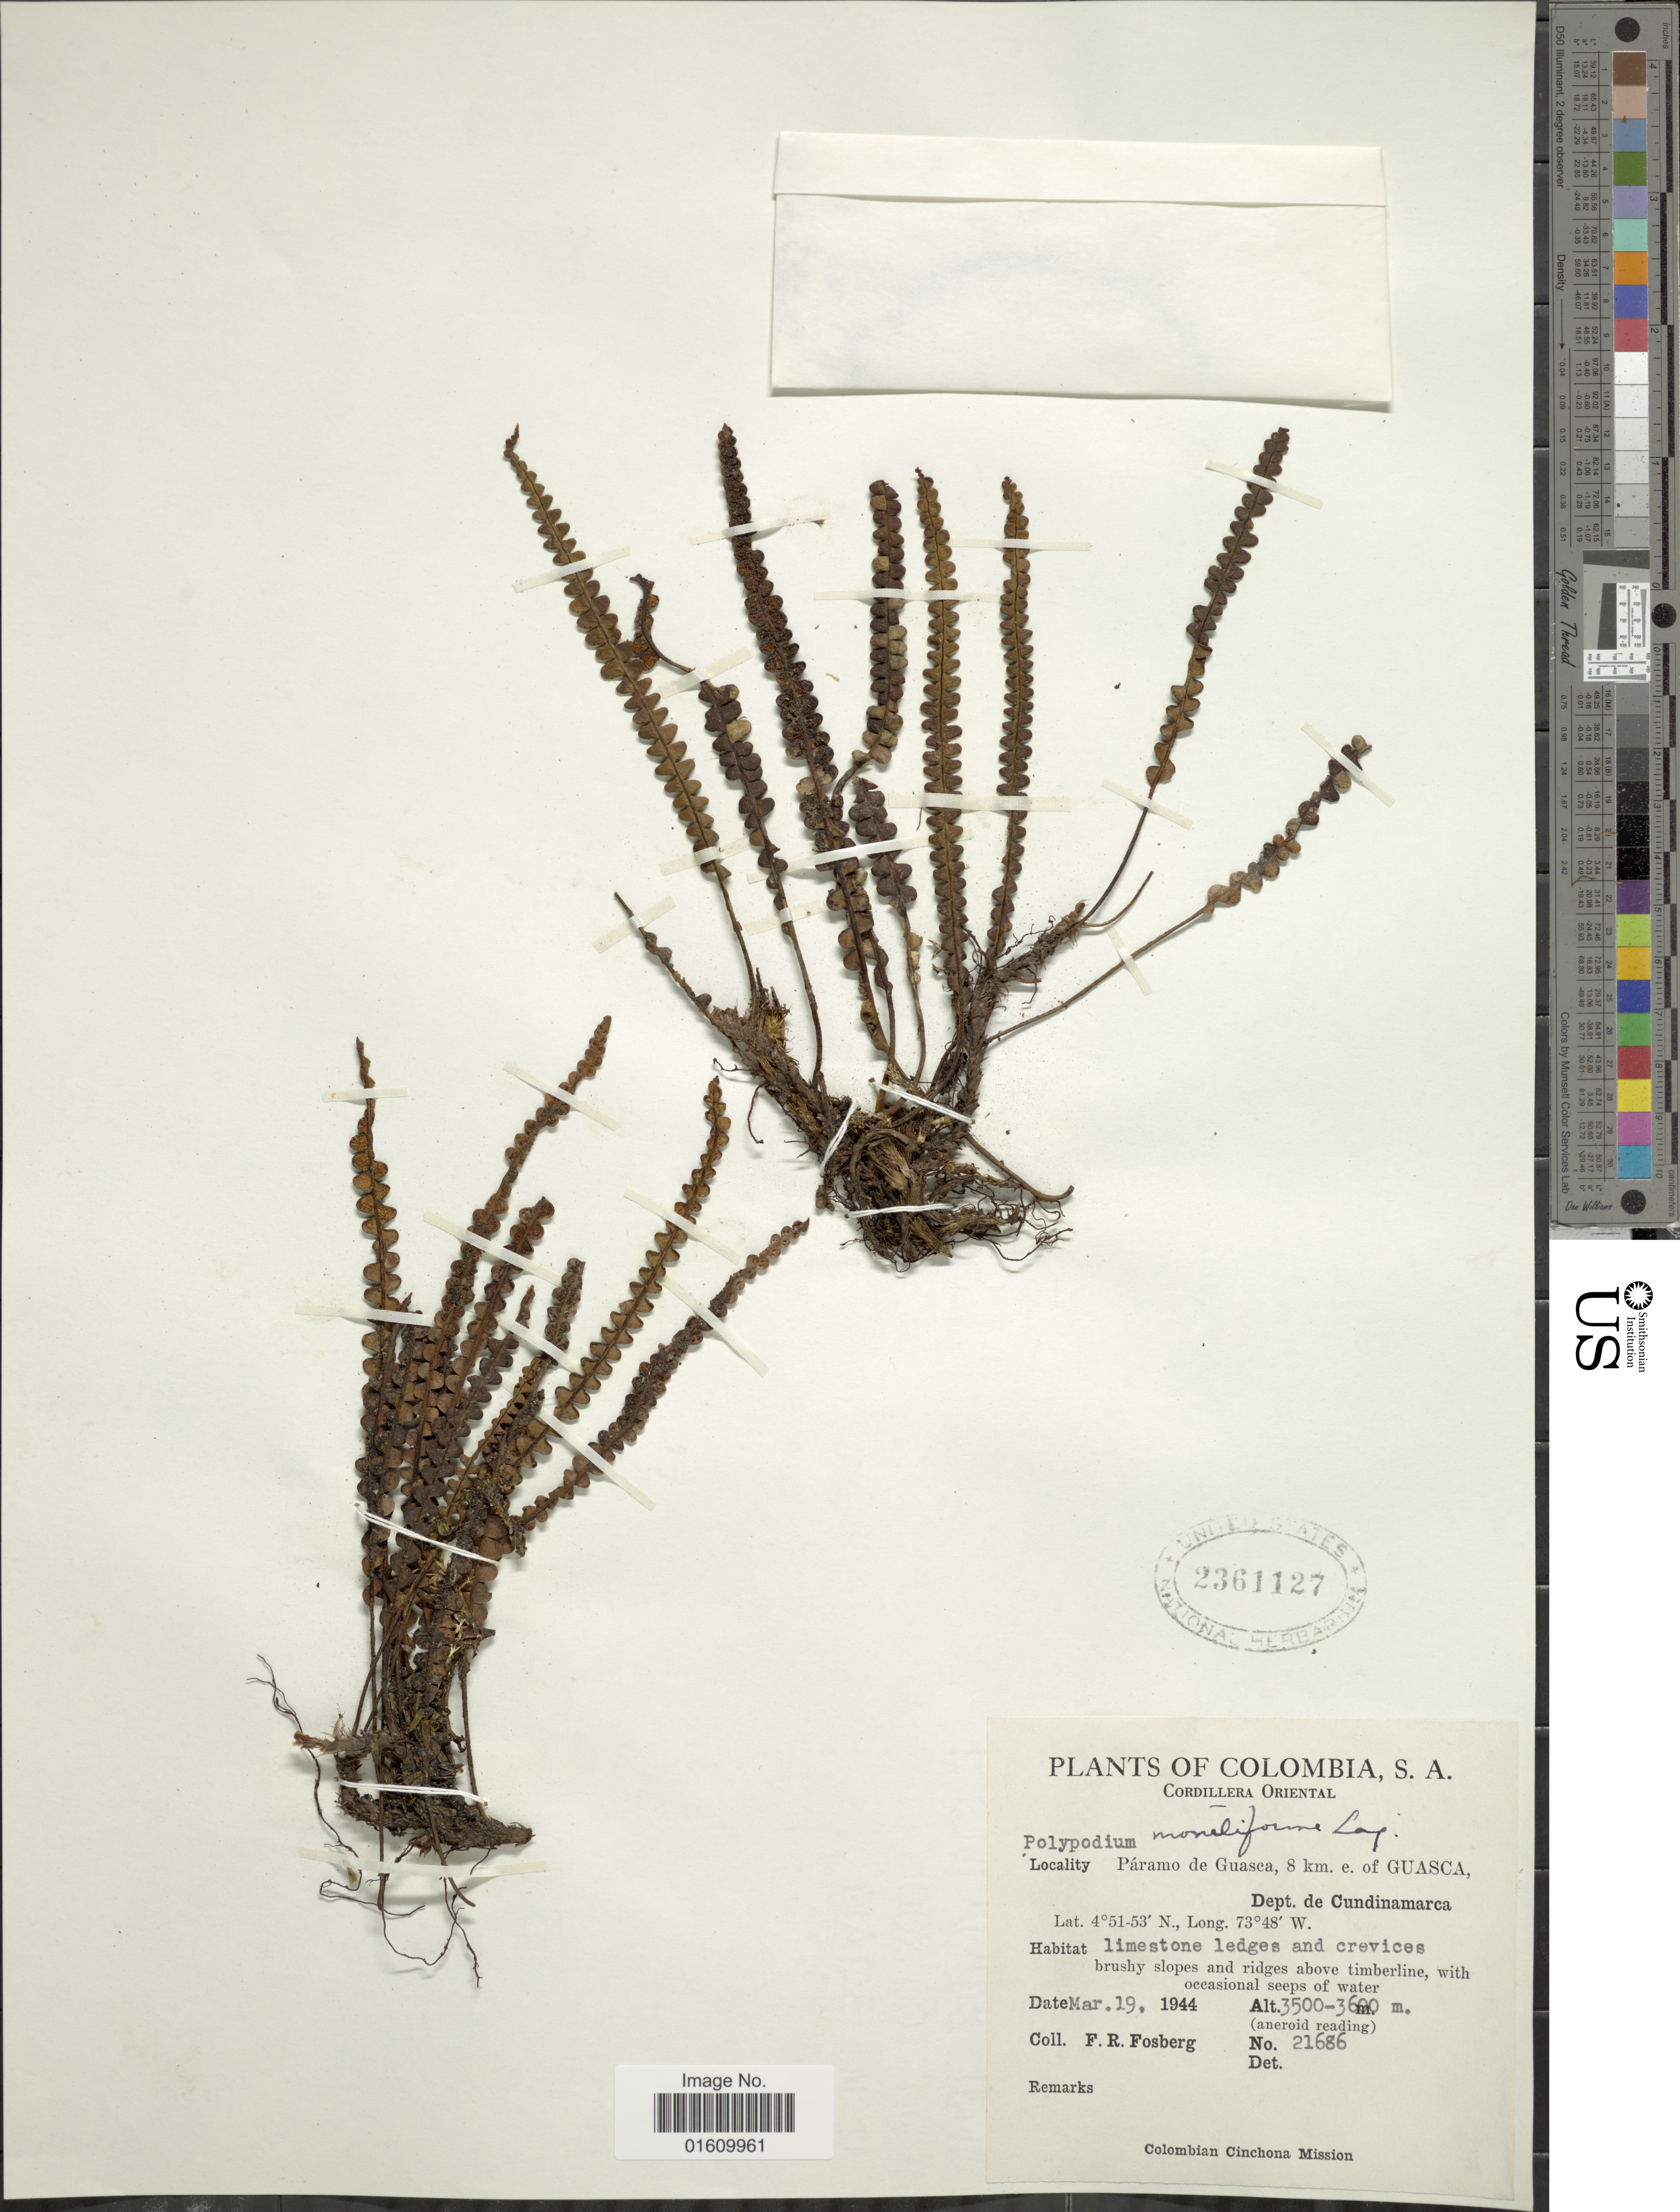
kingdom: Plantae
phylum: Tracheophyta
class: Polypodiopsida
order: Polypodiales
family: Polypodiaceae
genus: Melpomene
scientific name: Melpomene moniliformis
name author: (Lag. ex Sw.) A.R. Sm. & R.C. Moran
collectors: F. R. Fosberg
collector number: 21686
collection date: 1944-03-19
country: Colombia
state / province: Cundinamarca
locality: Cordillera Oriental, Paramo de Guasca, 8 km e. of Guasca, Dept. de Cundinamarca.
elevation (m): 3500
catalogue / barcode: US 2361127